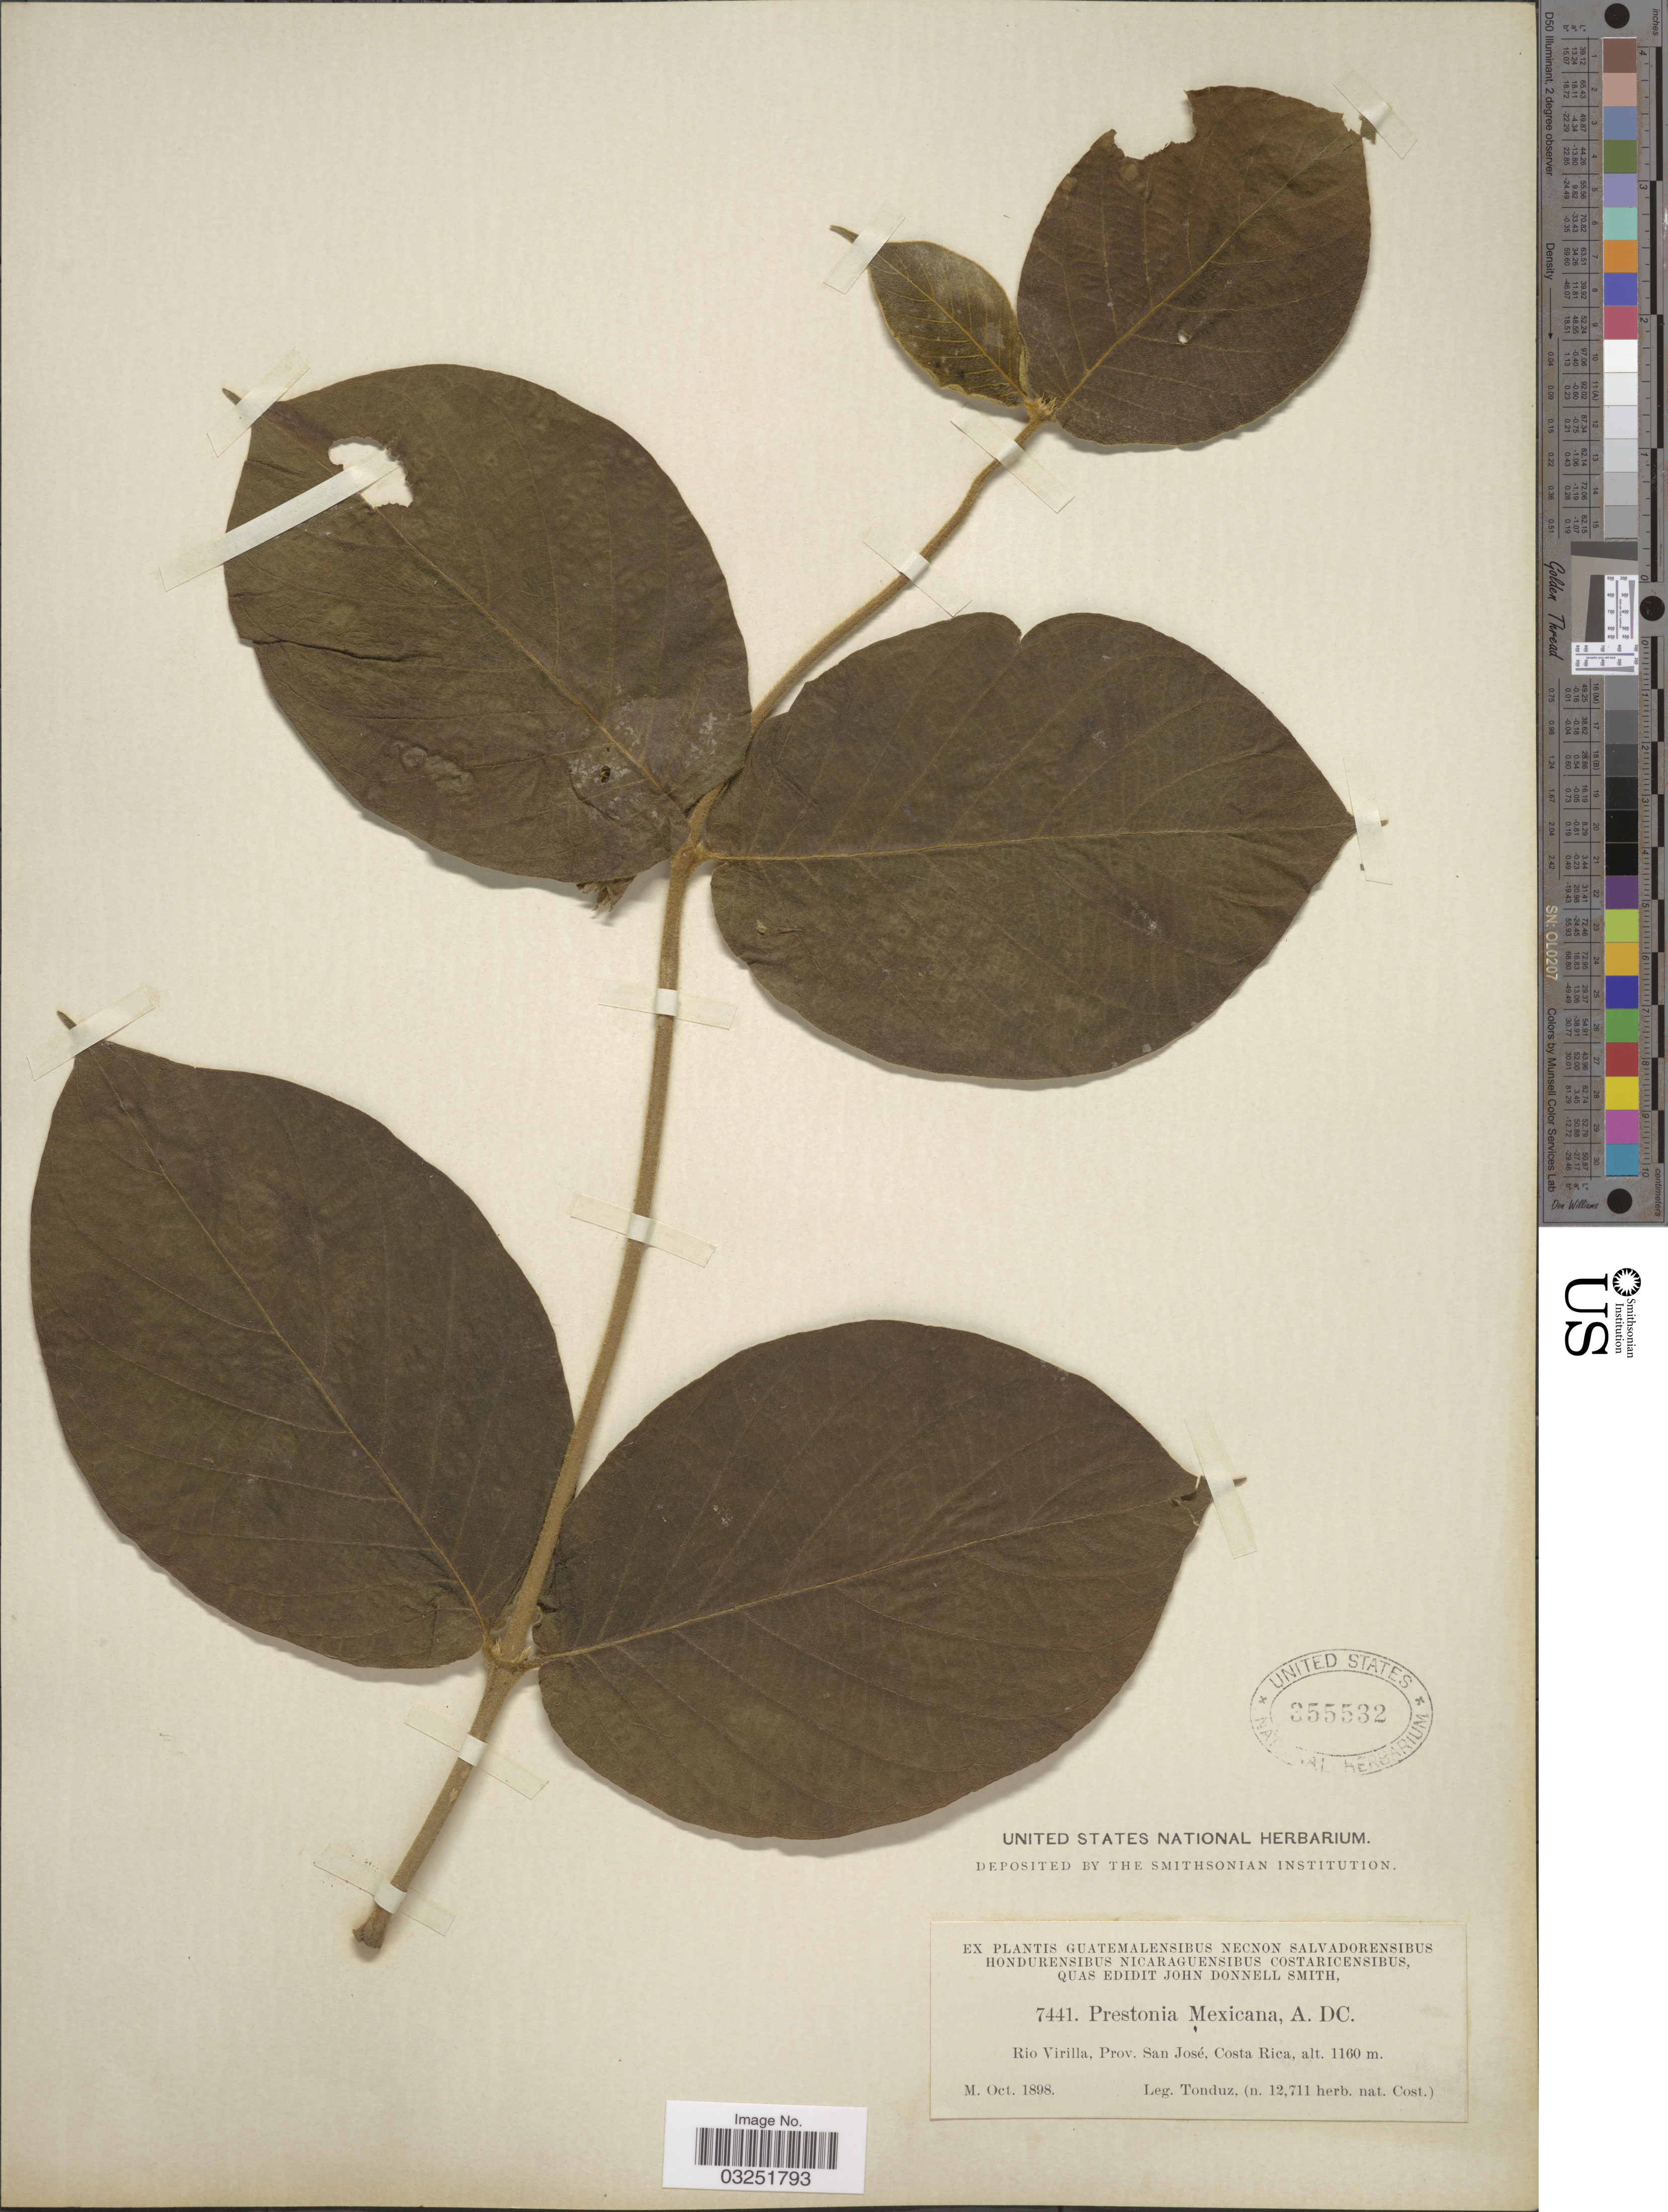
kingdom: Plantae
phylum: Tracheophyta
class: Magnoliopsida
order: Gentianales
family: Apocynaceae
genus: Prestonia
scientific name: Prestonia mexicana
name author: DC.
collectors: Tonduz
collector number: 7441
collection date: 1898-10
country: Costa Rica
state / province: San José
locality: Rio Virilla, Prov. San José, Costa Rica.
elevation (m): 1160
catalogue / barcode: US 355532